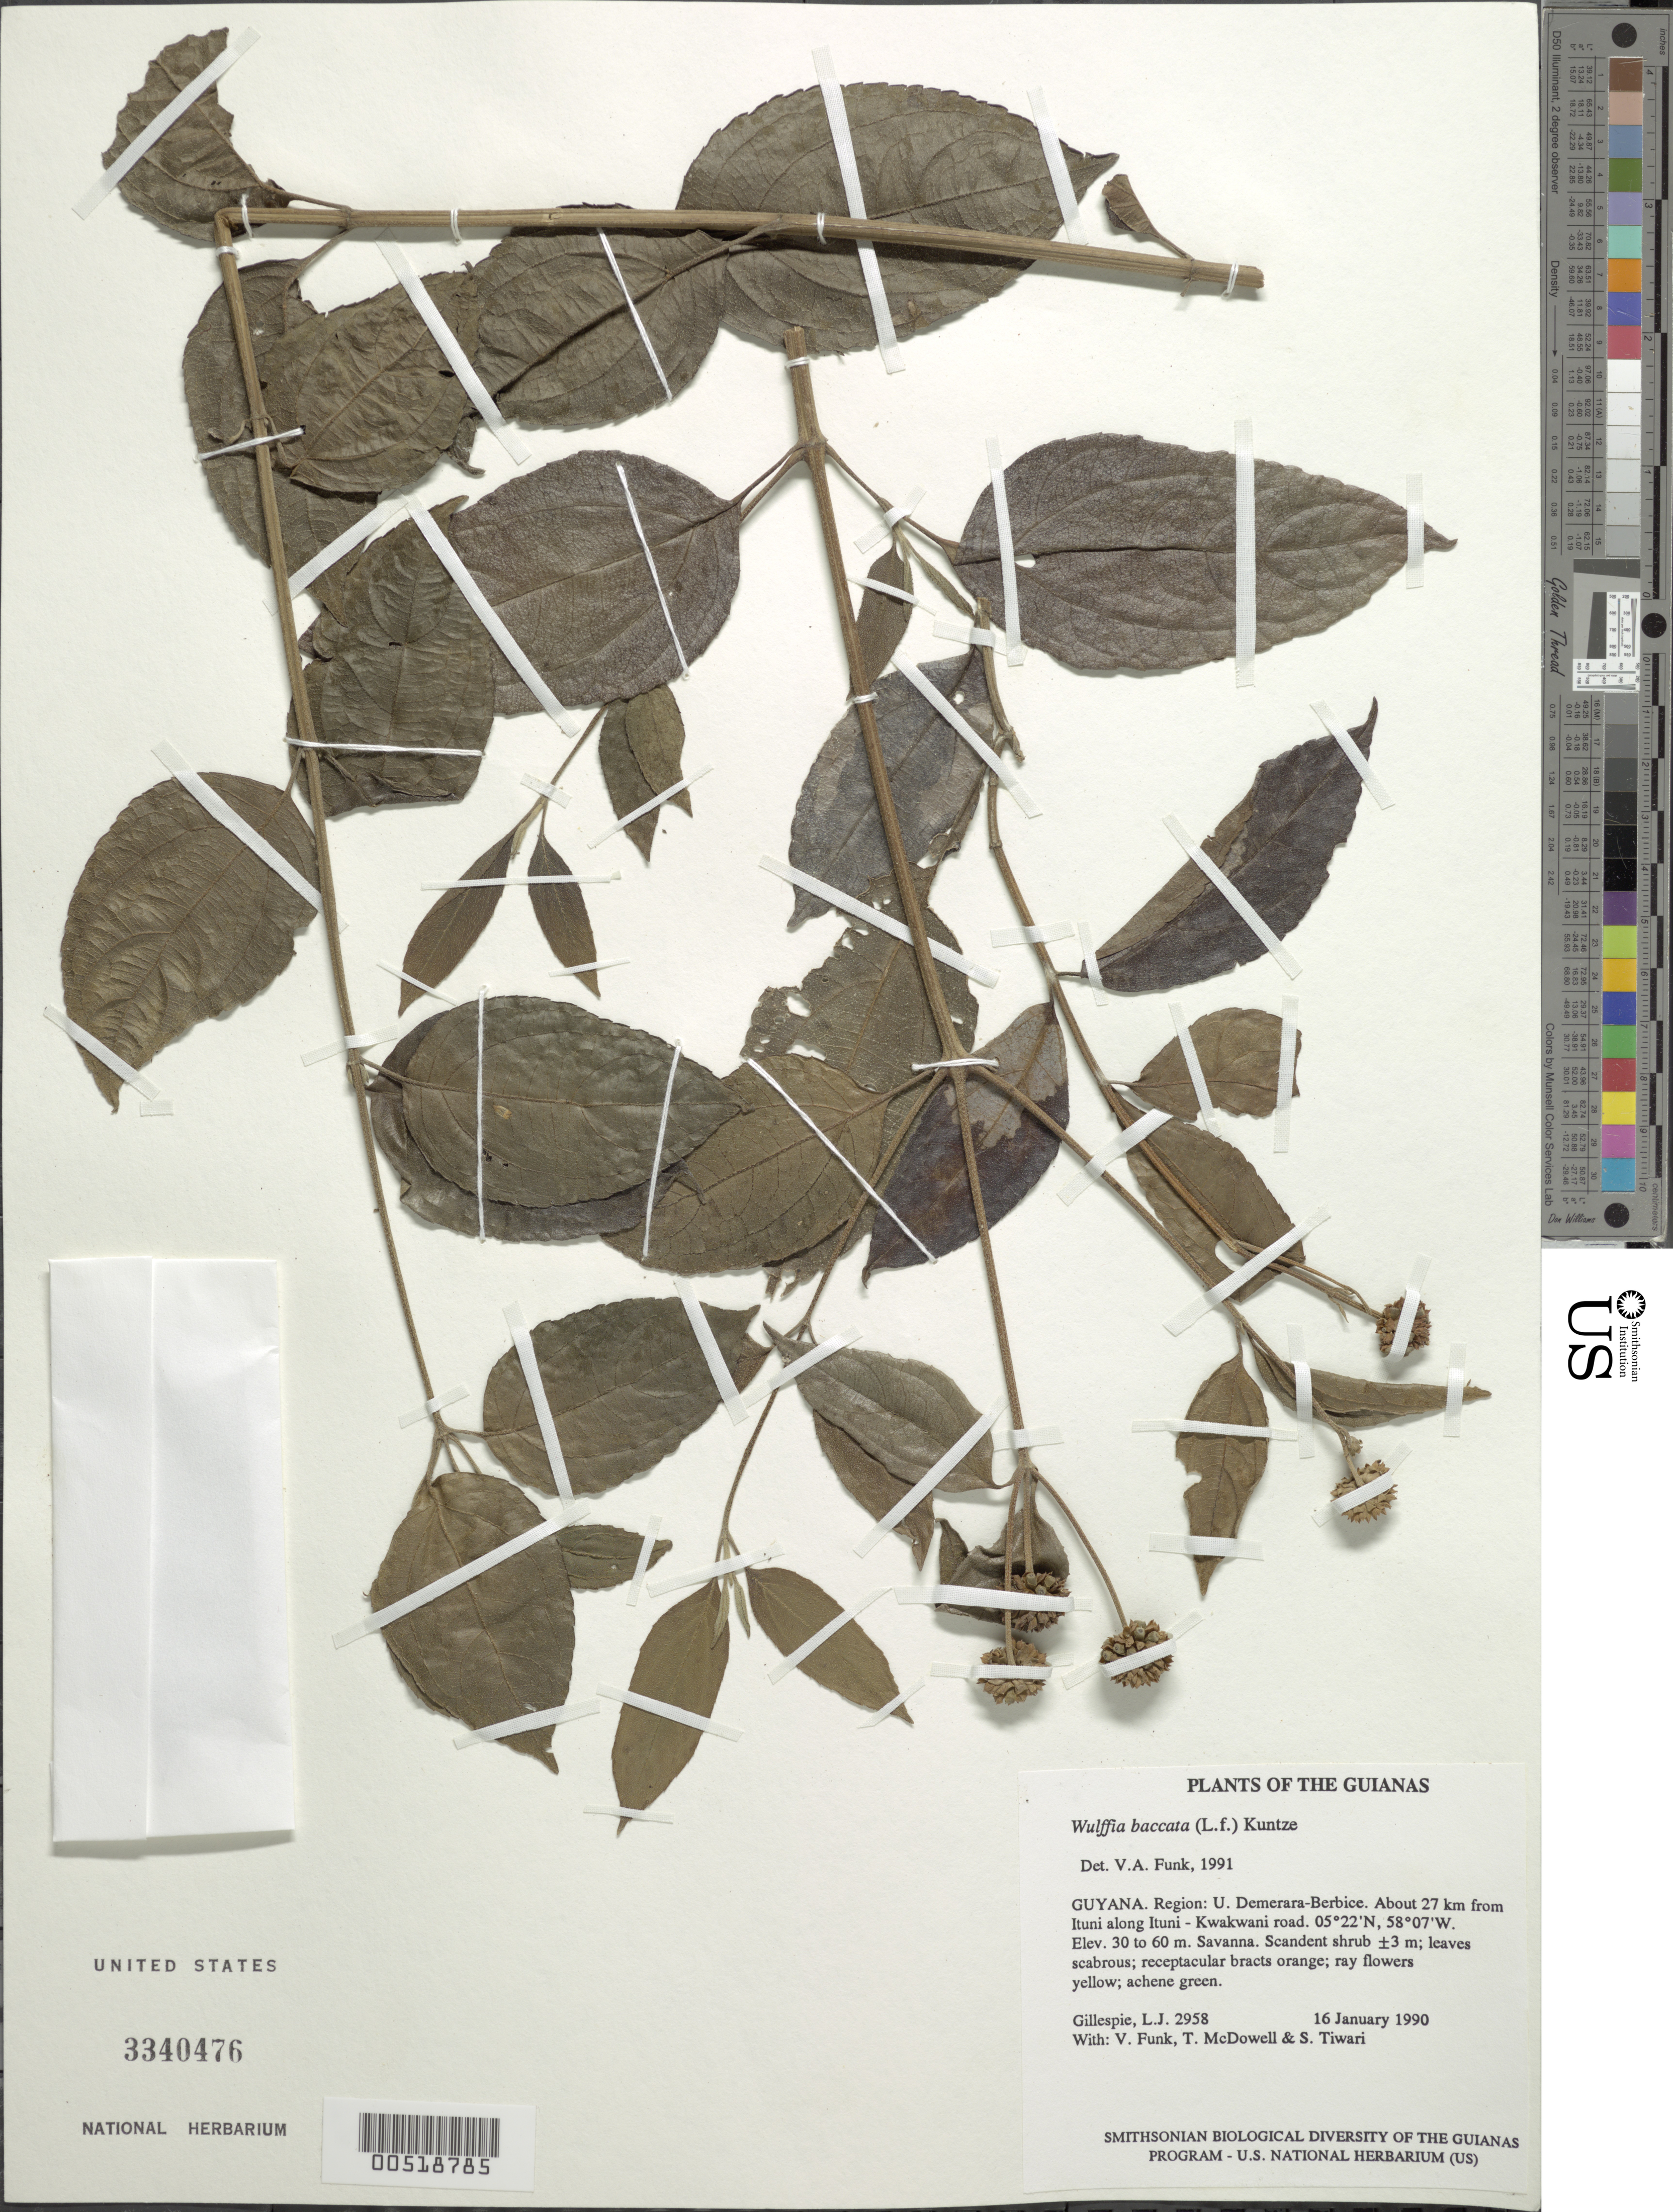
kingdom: Plantae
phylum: Tracheophyta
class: Magnoliopsida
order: Asterales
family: Asteraceae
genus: Wulffia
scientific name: Wulffia baccata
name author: (L. f.) Kuntze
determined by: Funk, Vicki A., (BOT), Smithsonian Institution - National Museum of Natural History (UNITED STATES)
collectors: L. J. Gillespie, V. Funk, T. McDowell & S. Tiwari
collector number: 2958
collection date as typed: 16 January 1990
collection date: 1990-01-16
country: Guyana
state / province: U. Demerara-Berbice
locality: About 27 km from Ituni along Ituni - Kwakwani road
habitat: Savanna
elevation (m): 30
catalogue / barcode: US 3340476